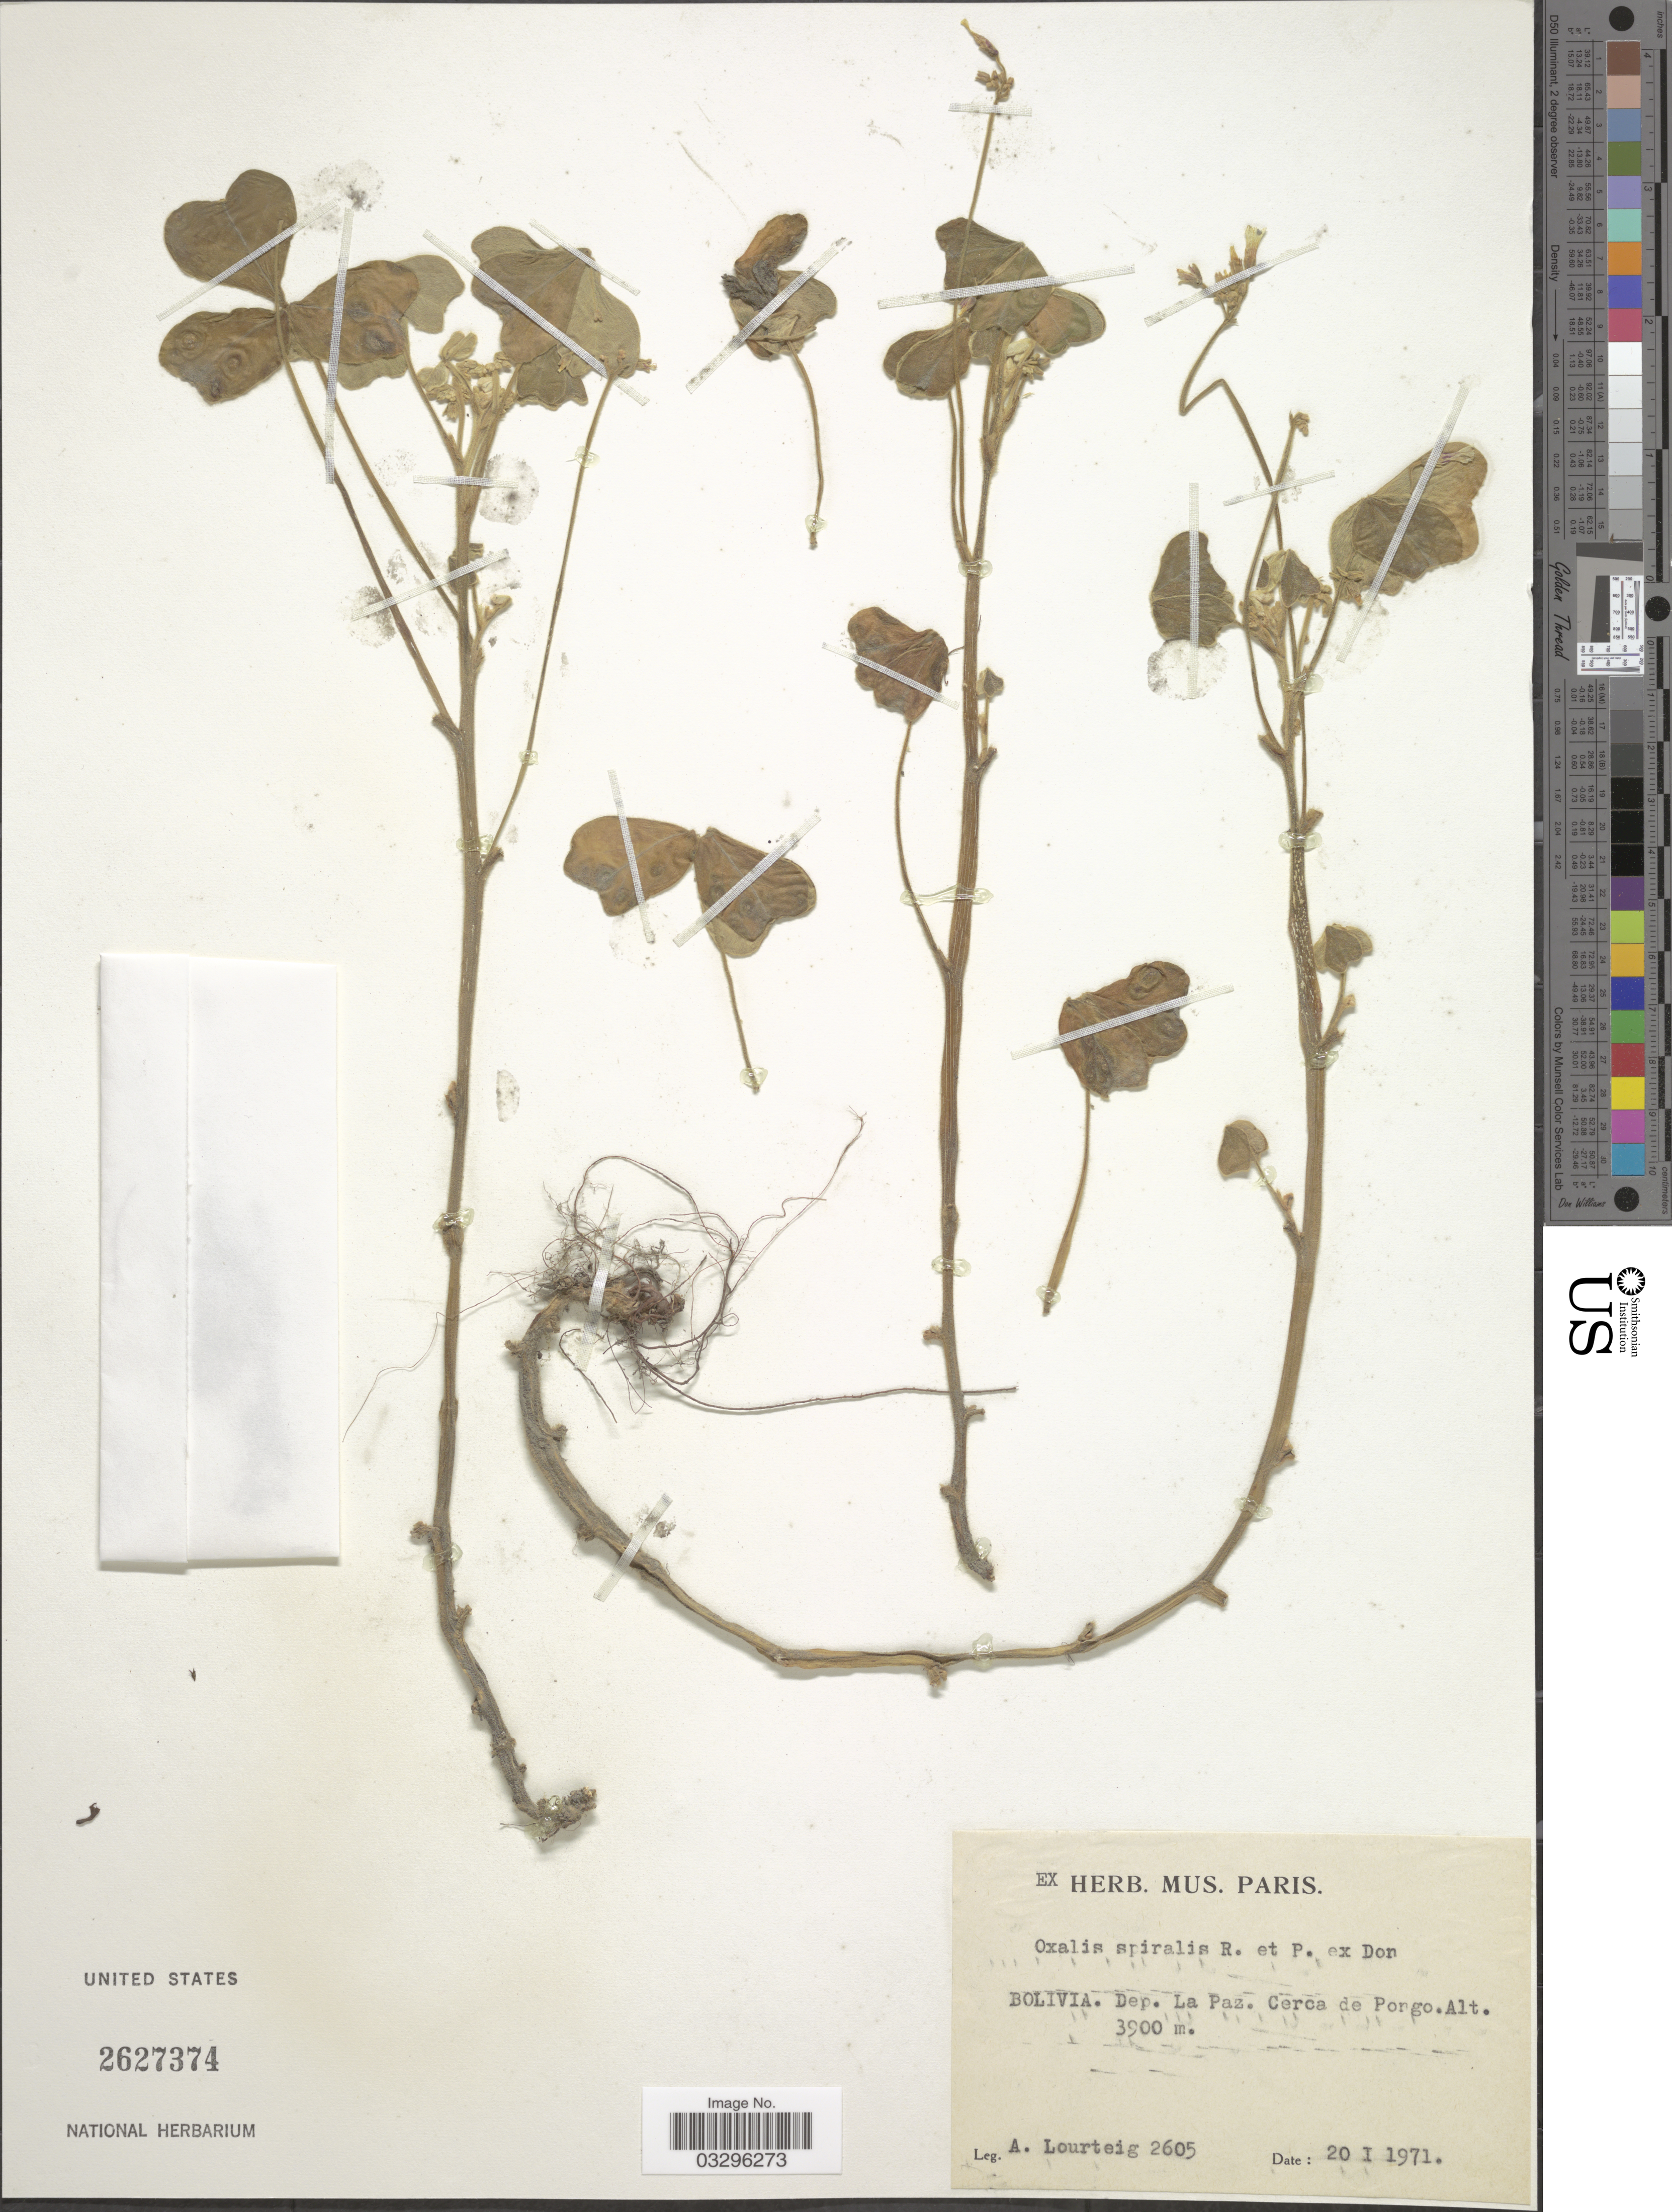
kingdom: Plantae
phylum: Tracheophyta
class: Magnoliopsida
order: Oxalidales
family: Oxalidaceae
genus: Oxalis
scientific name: Oxalis spiralis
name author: Ruiz & Pav. ex G. Don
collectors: A. Lourteig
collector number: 2605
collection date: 1971-01-20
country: Bolivia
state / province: La Paz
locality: Cerca de Porgo.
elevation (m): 3900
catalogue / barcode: US 2627374